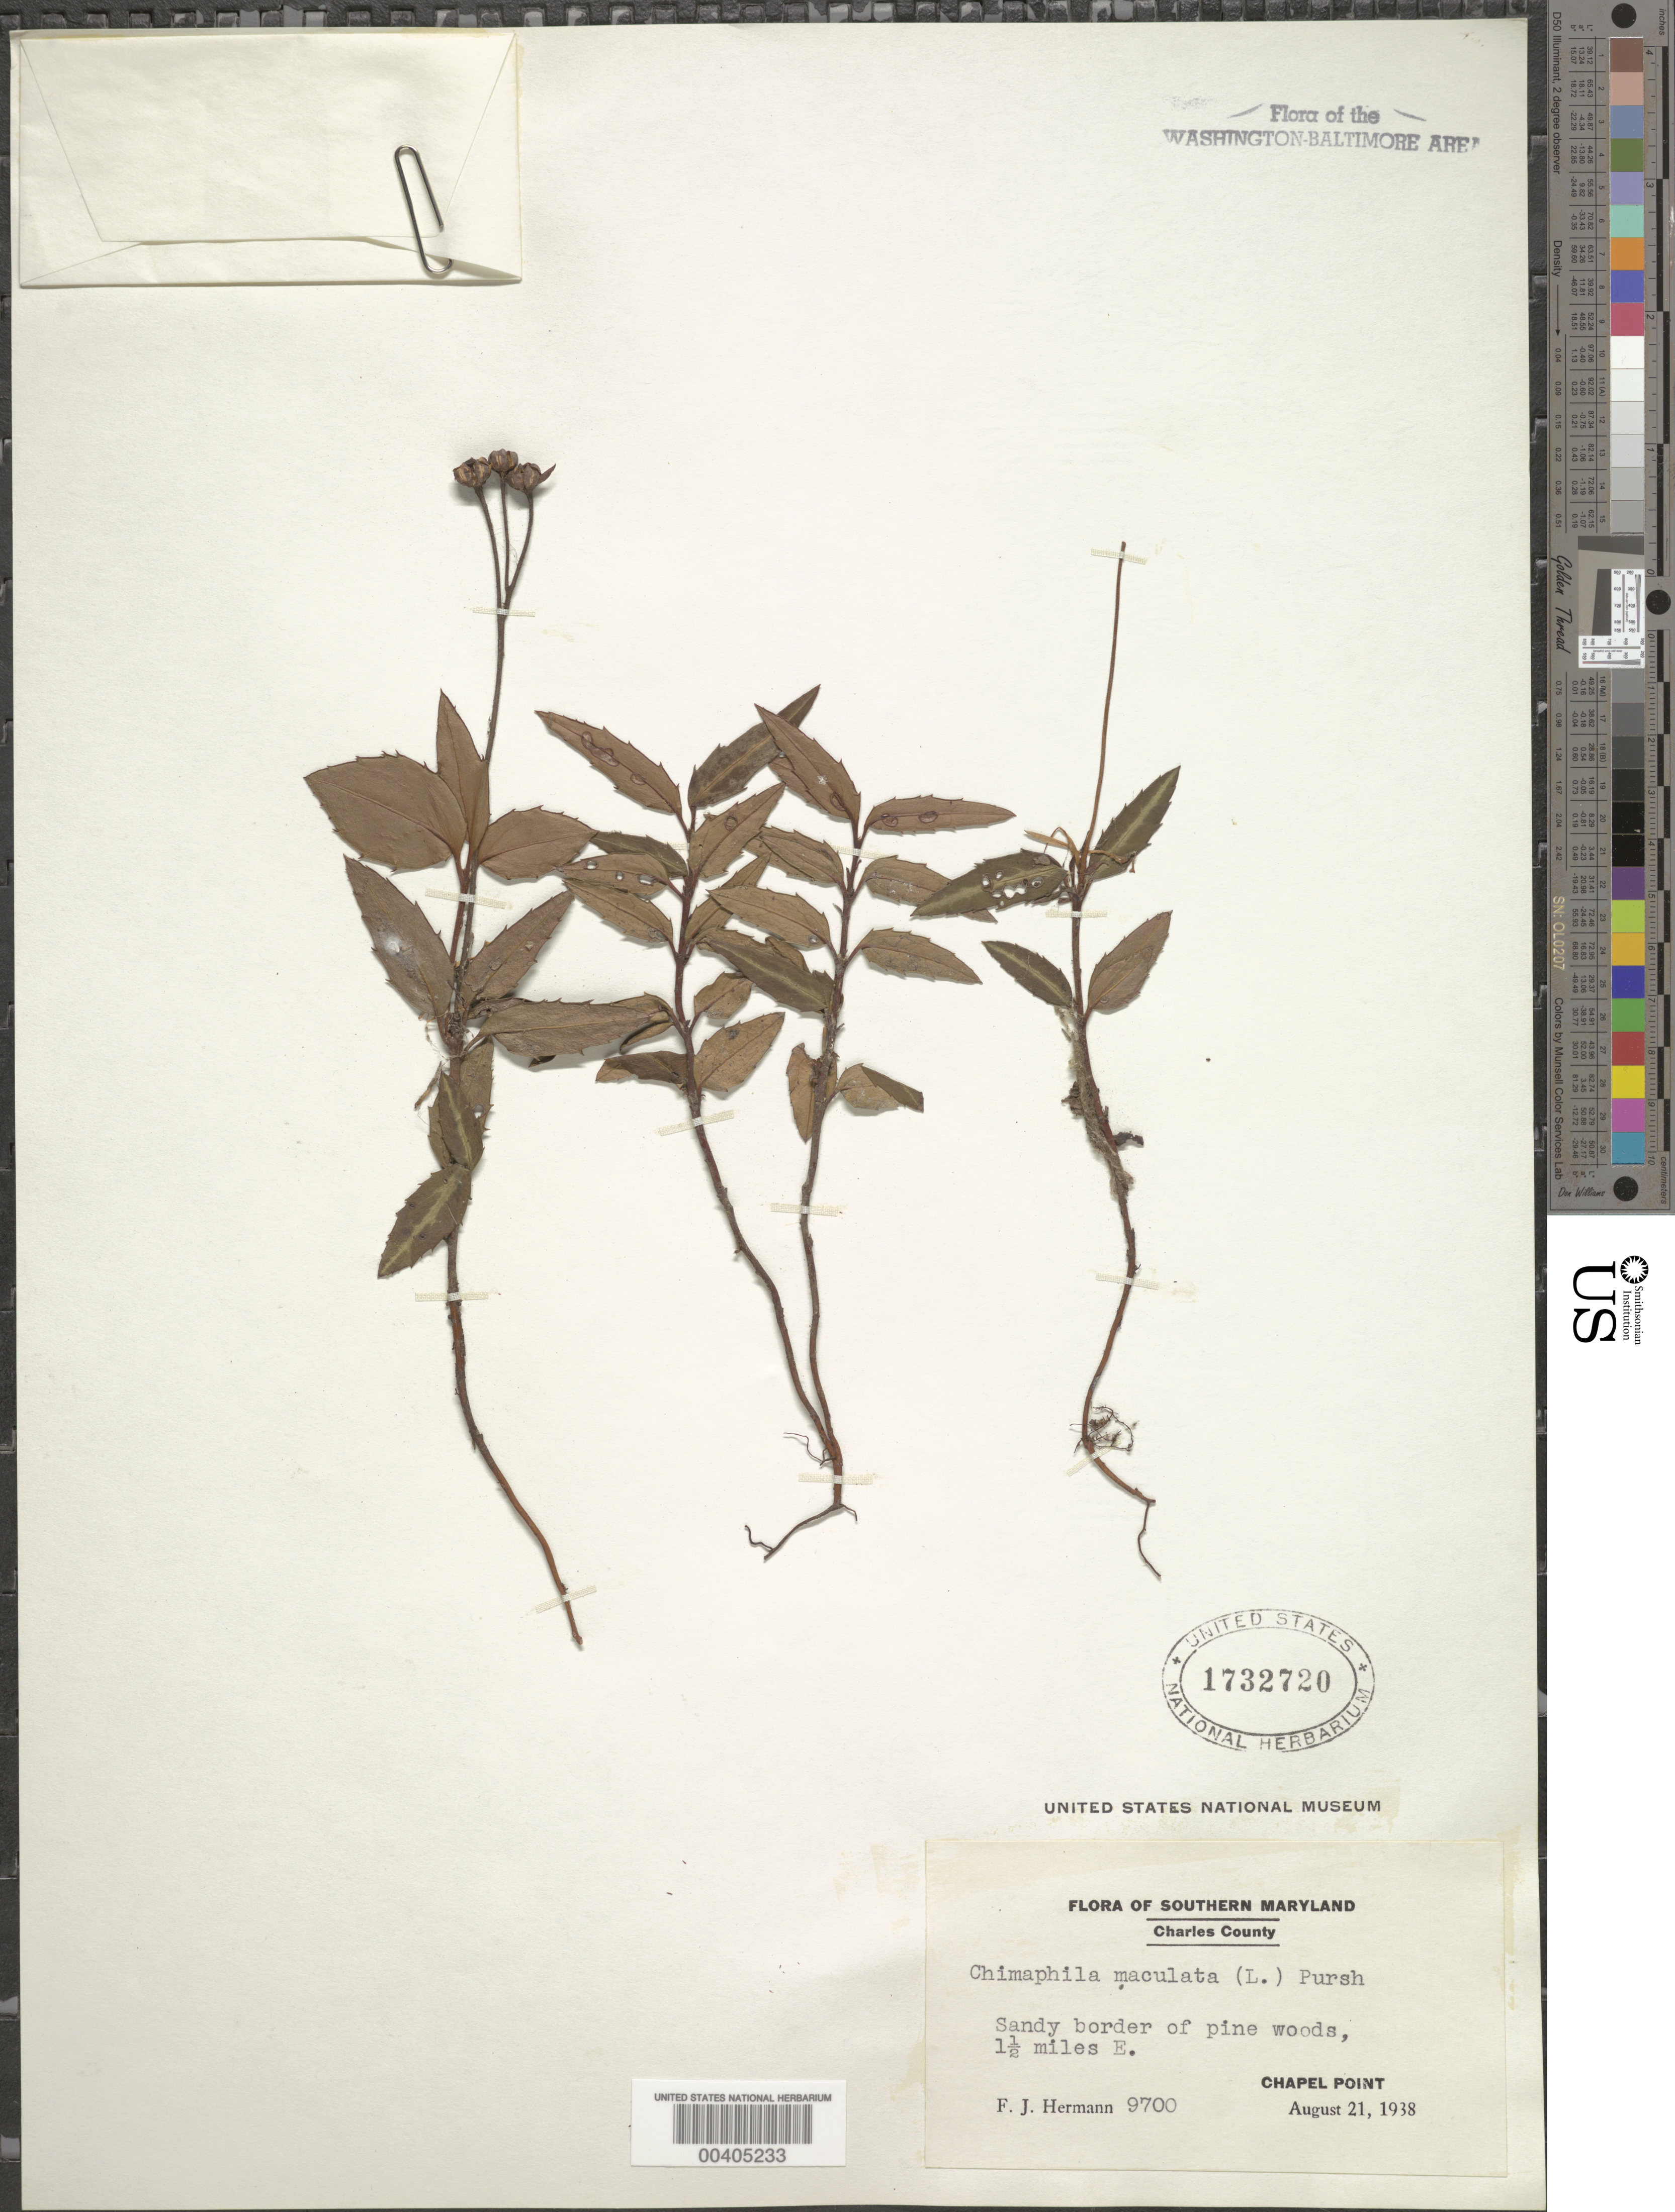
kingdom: Plantae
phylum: Tracheophyta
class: Magnoliopsida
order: Ericales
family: Ericaceae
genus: Chimaphila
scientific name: Chimaphila maculata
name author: (L.) Pursh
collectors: F. J. Hermann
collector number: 9700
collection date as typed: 21 Aug 1938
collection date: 1938-08-21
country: United States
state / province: Maryland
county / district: Charles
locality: East of Chapel Point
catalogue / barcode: US 1732720